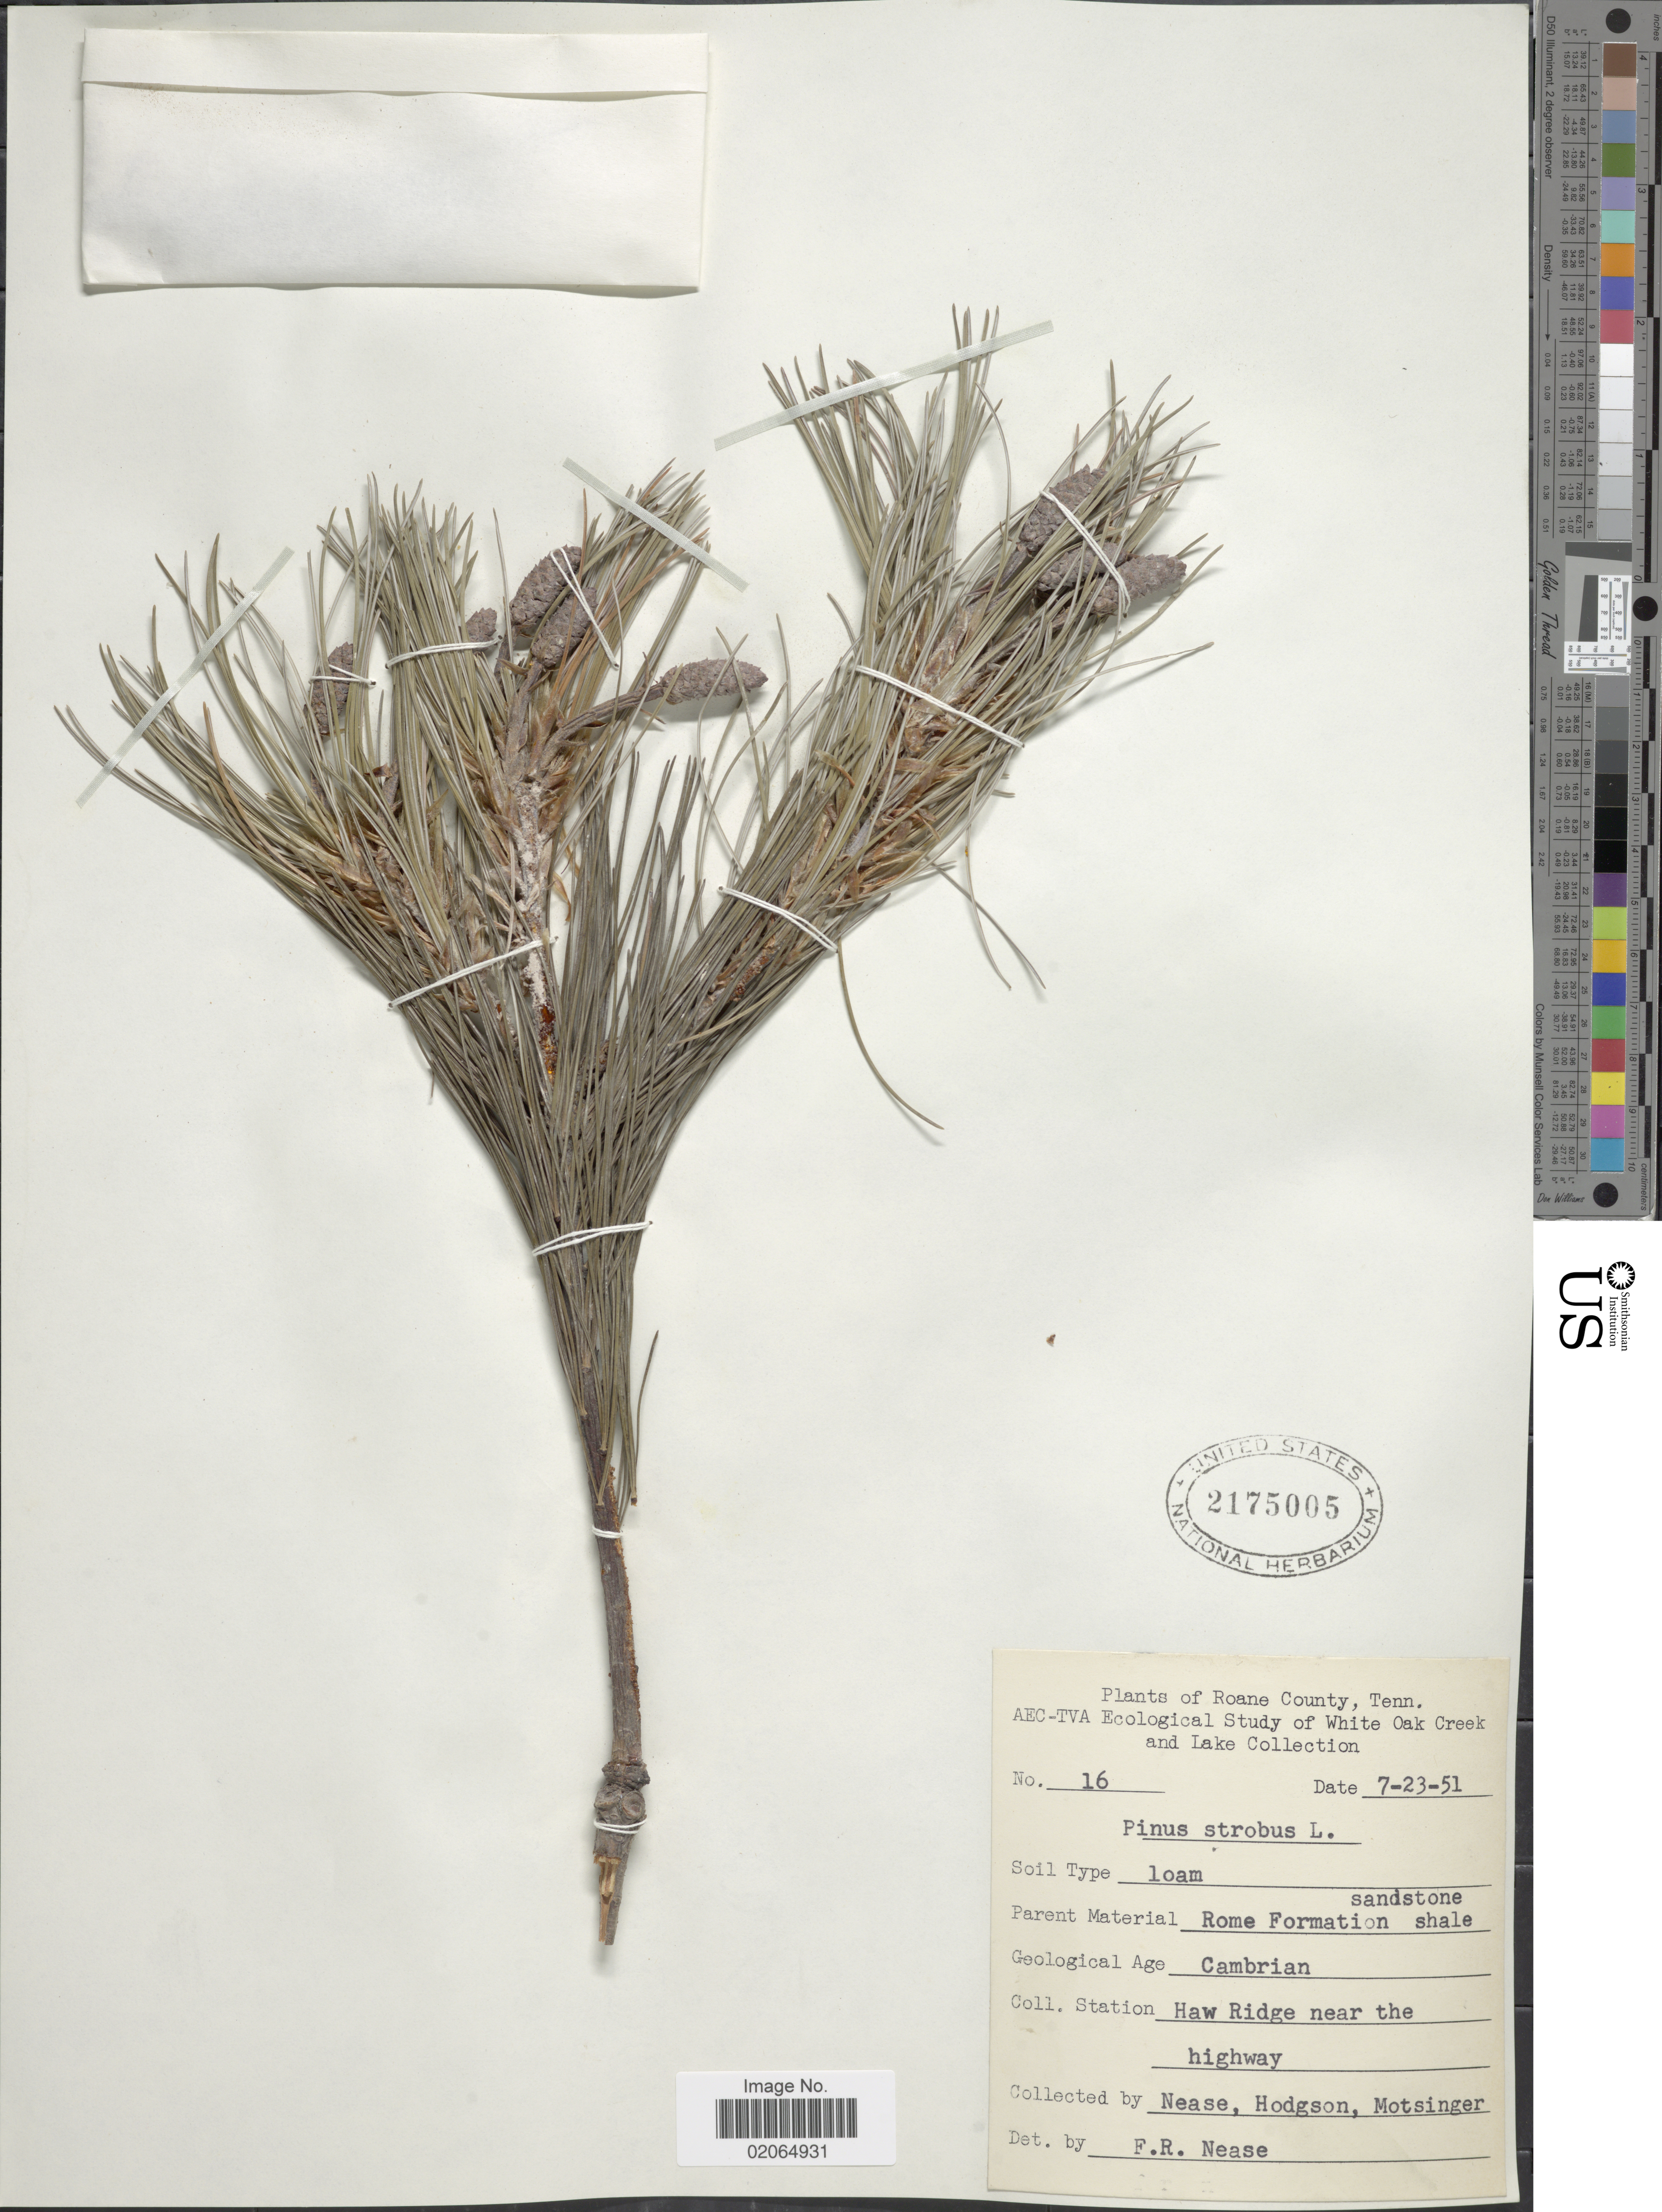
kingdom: Plantae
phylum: Tracheophyta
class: Pinopsida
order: Pinales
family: Pinaceae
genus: Pinus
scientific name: Pinus strobus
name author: L.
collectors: F. Nease, -. Hodgson & Motsinger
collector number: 16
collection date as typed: Transcribed d/m/y: 23/7/51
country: United States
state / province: Tennessee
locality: Roane County, Haw Ridge near the highway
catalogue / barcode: US 2175005